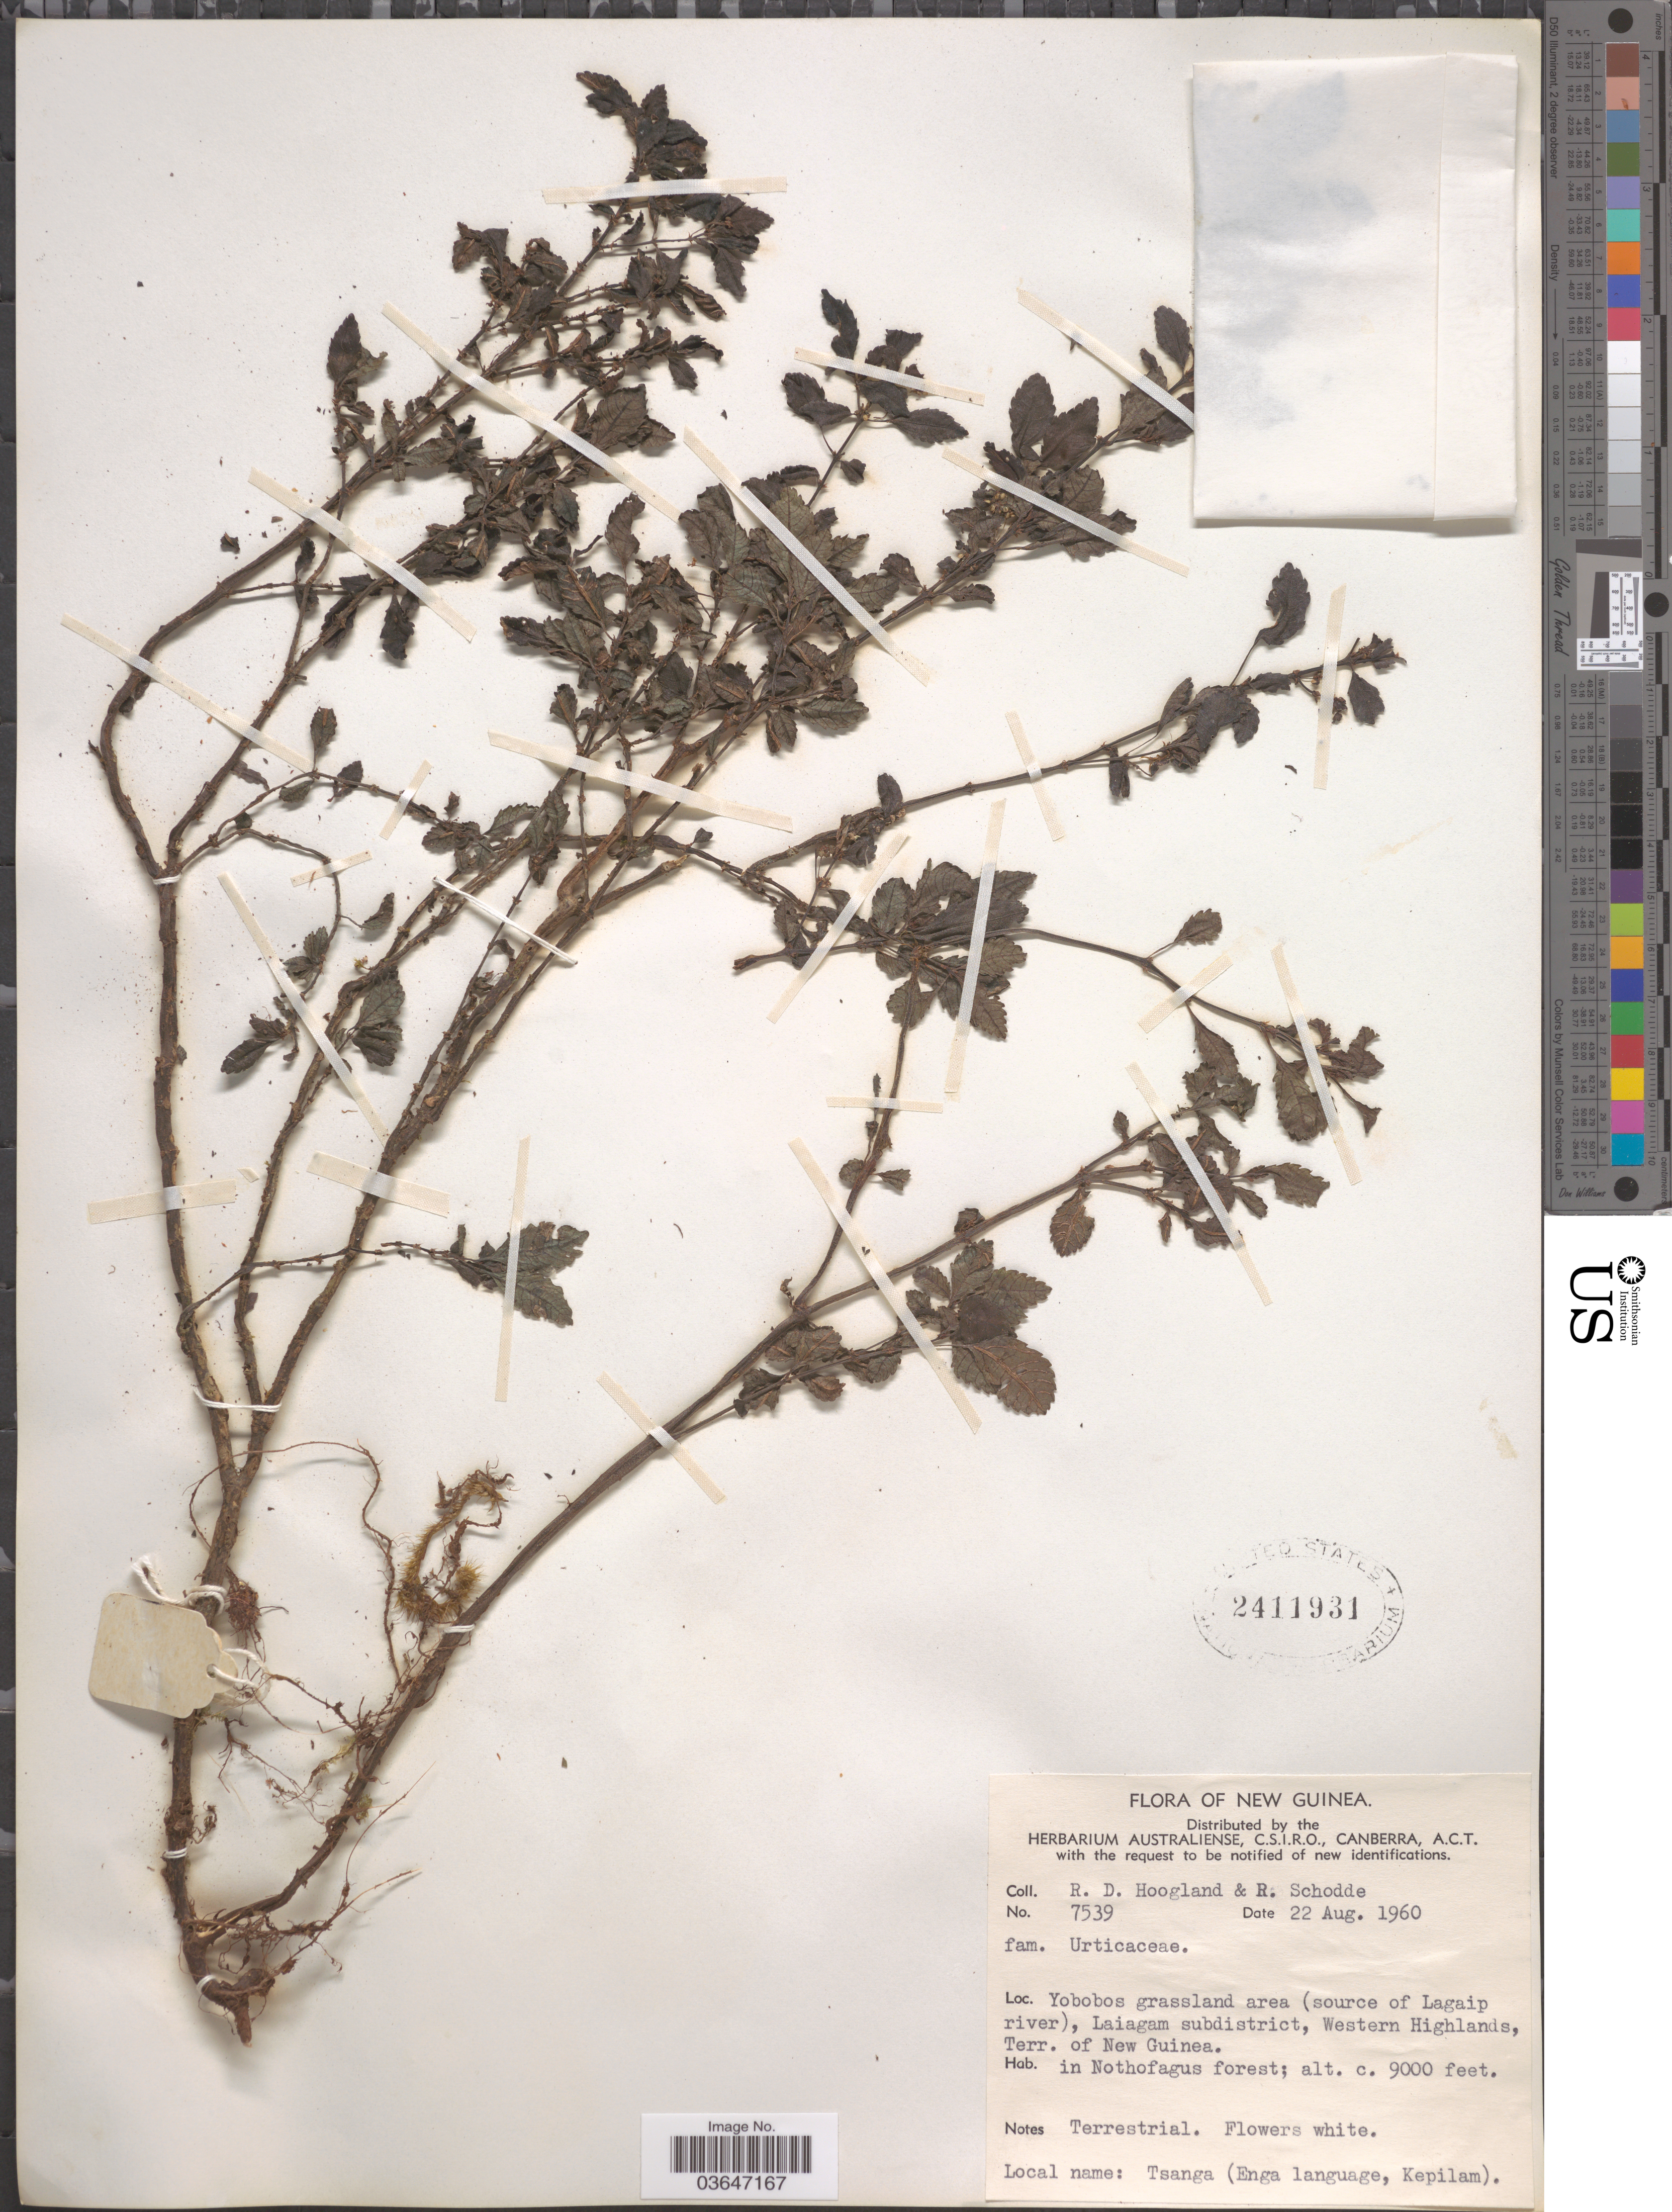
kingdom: Plantae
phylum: Tracheophyta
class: Magnoliopsida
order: Proteales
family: Proteaceae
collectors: R. D. Hoogland & R. Schodde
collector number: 7539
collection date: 1960-08-22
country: Papua New Guinea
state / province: Western Highlands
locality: New Guinea. Yobobos grassland area (source of Lagaip river), Laiagam subdistrict, Terr. of New Guinea.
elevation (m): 2743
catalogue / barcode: US 2411931